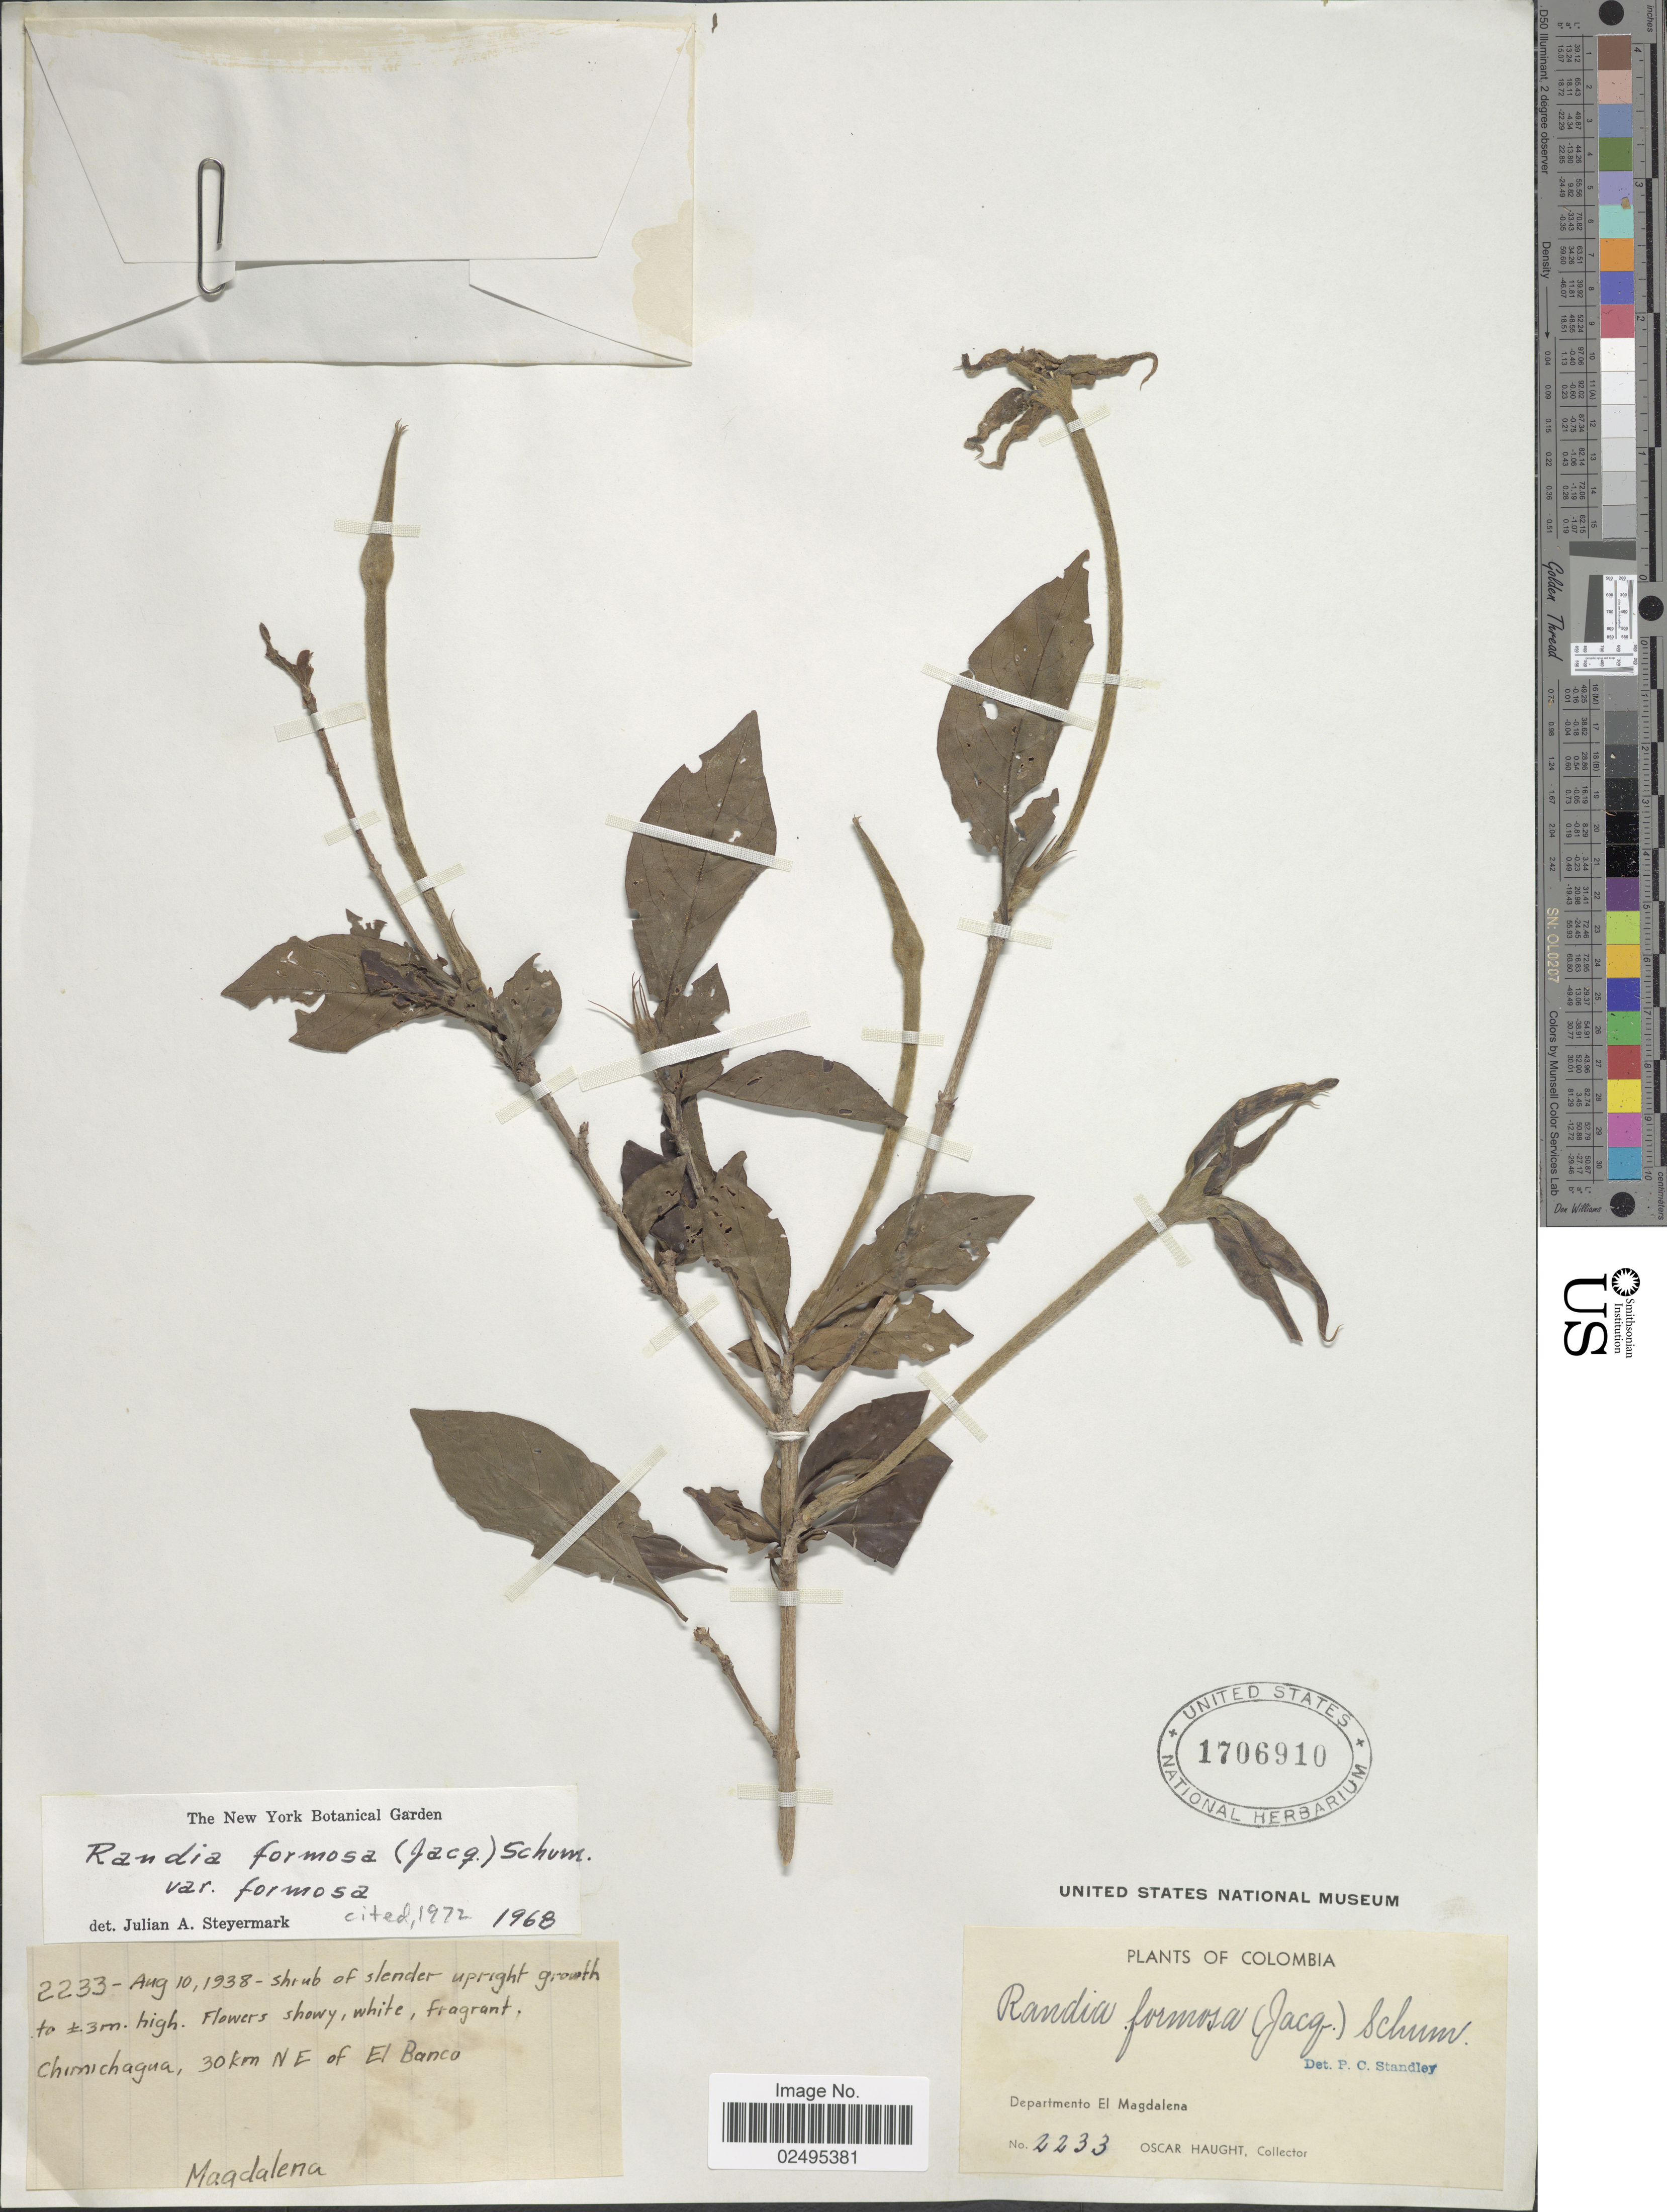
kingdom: Plantae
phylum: Tracheophyta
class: Magnoliopsida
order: Gentianales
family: Rubiaceae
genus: Rosenbergiodendron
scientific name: Rosenbergiodendron formosum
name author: (Jacq.) Fagerl.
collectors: O. Haught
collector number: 2233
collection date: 1938-08-10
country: Colombia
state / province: Magdalena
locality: Chimichagua, 30 km NE of El Banco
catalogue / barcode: US 1706910